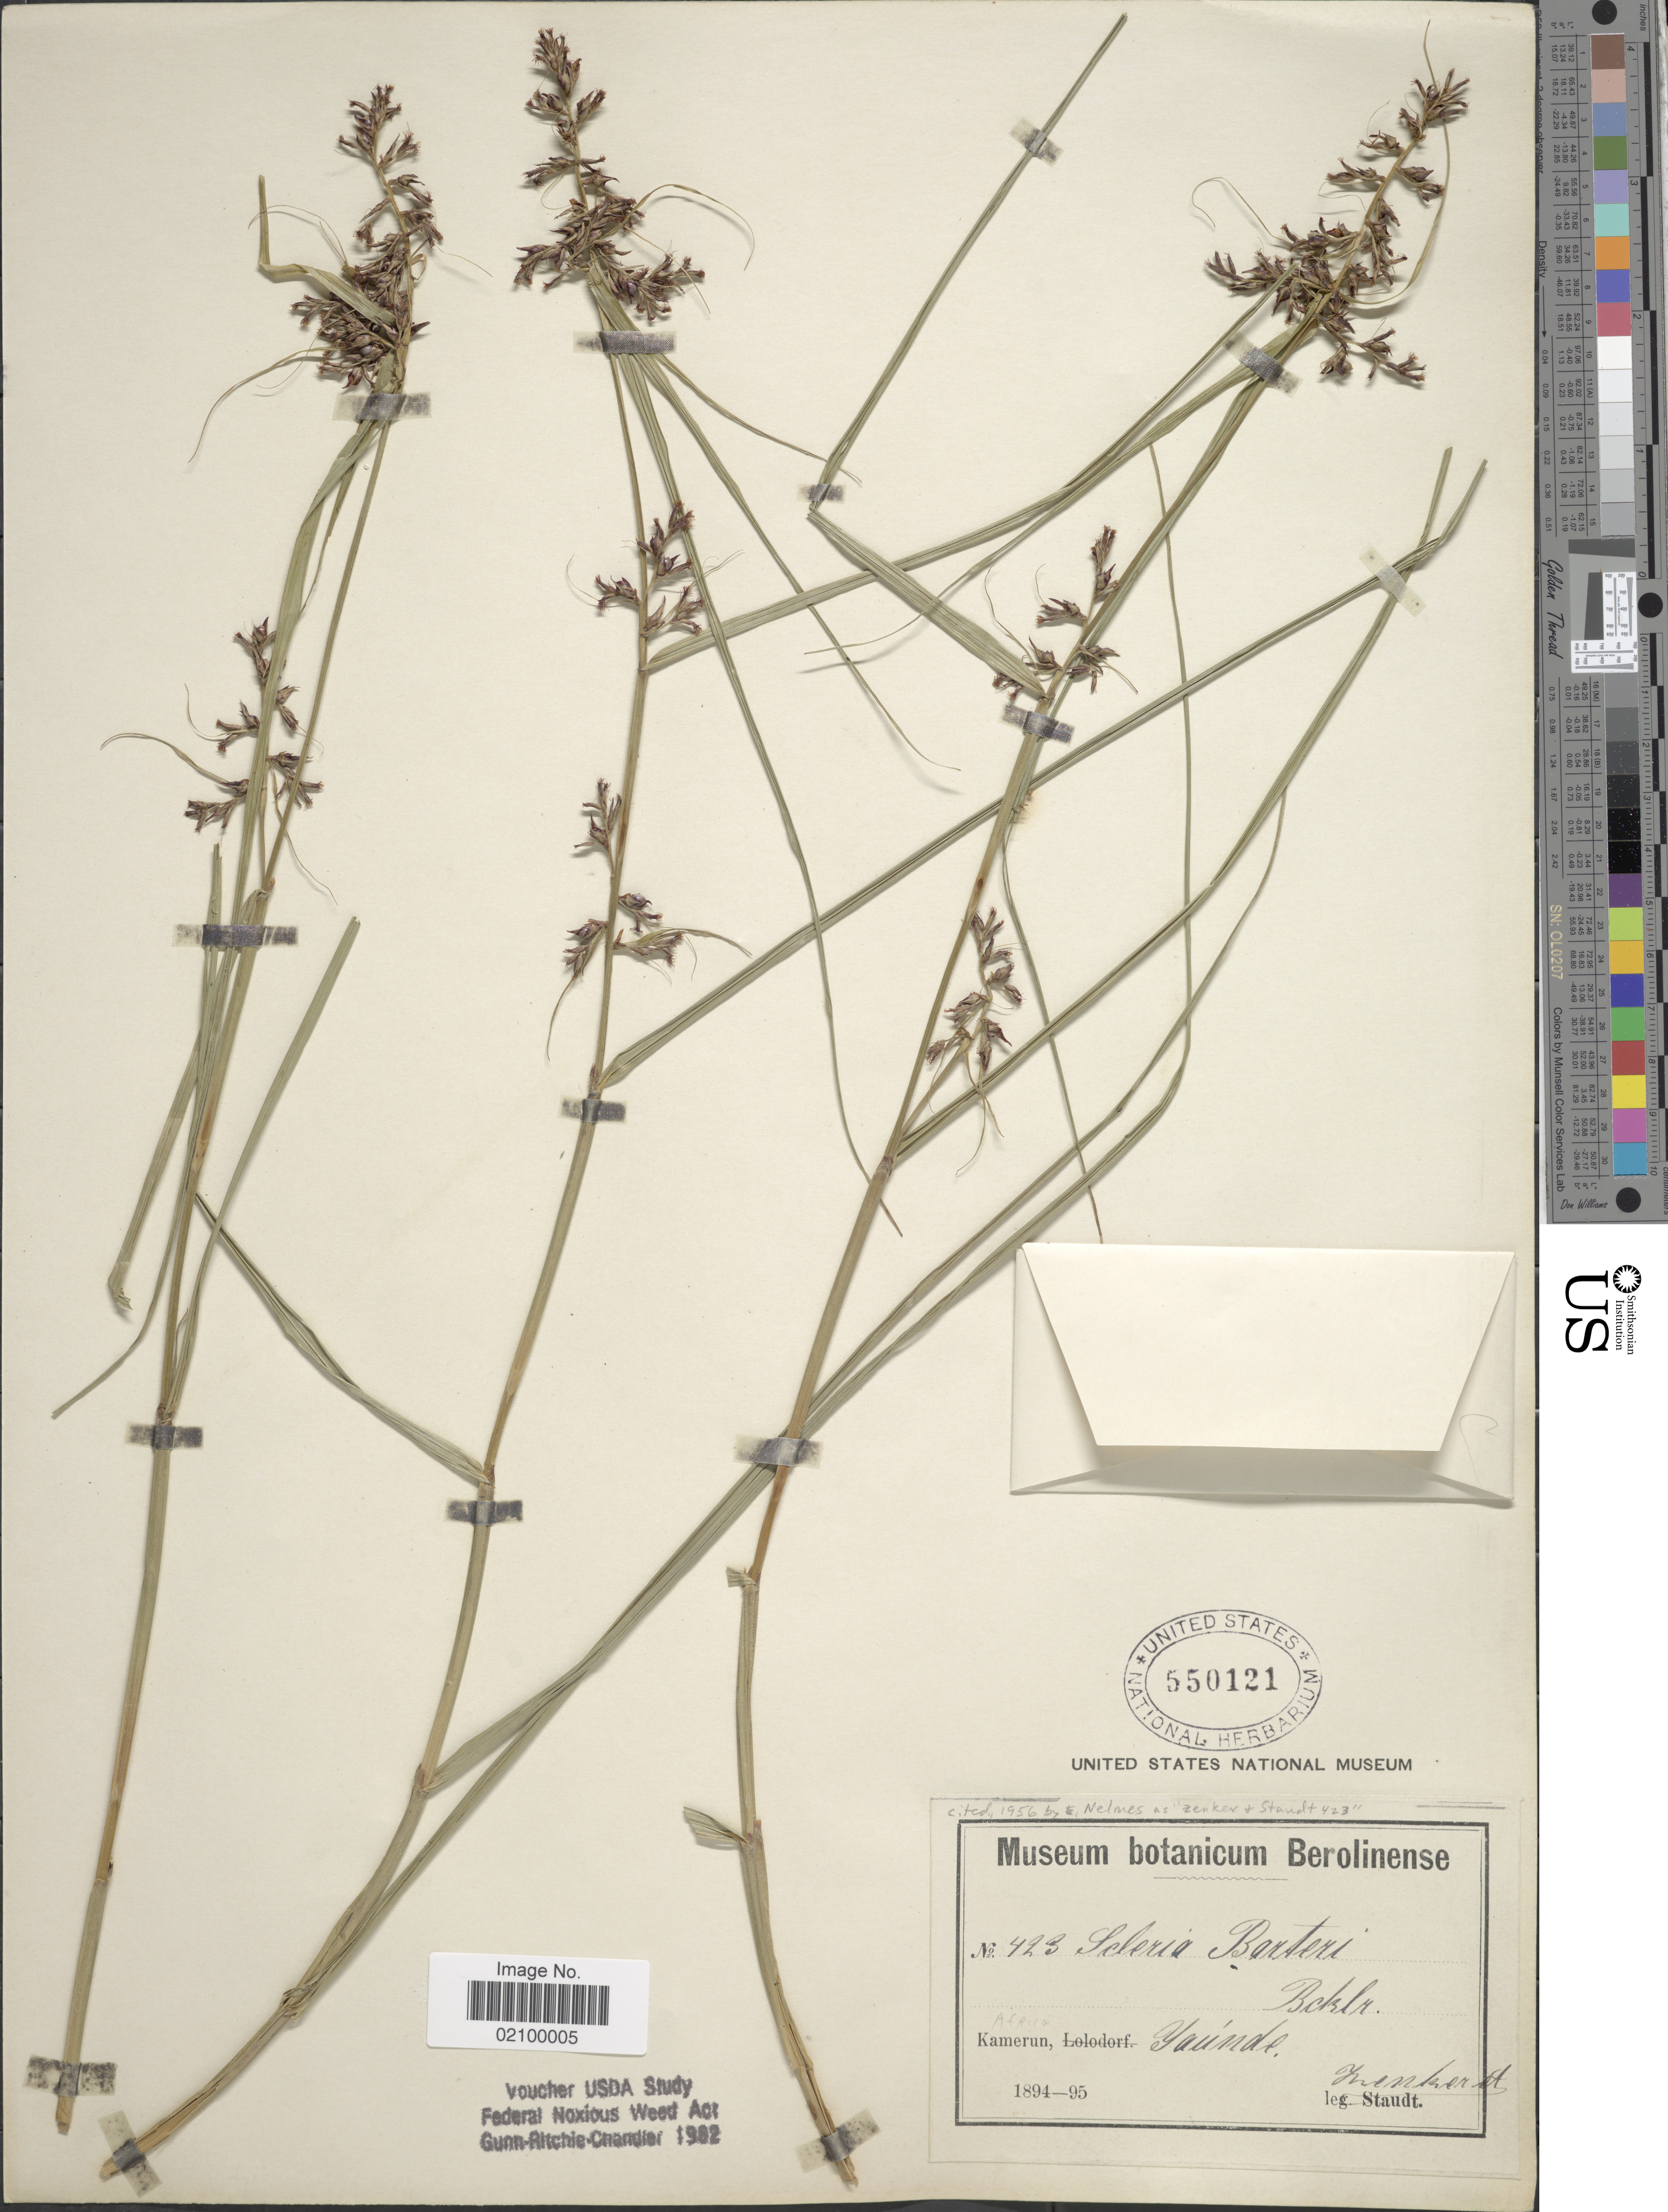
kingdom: Plantae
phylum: Tracheophyta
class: Liliopsida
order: Poales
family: Cyperaceae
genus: Scleria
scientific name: Scleria boivinii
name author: Steud.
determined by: Strong, Mark T., (BOT), Smithsonian Institution - National Museum of Natural History (UNITED STATES)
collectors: Zenker, -- & -. Staudt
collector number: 423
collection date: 1894/1895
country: Cameroon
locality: Yaunde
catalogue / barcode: US 550121